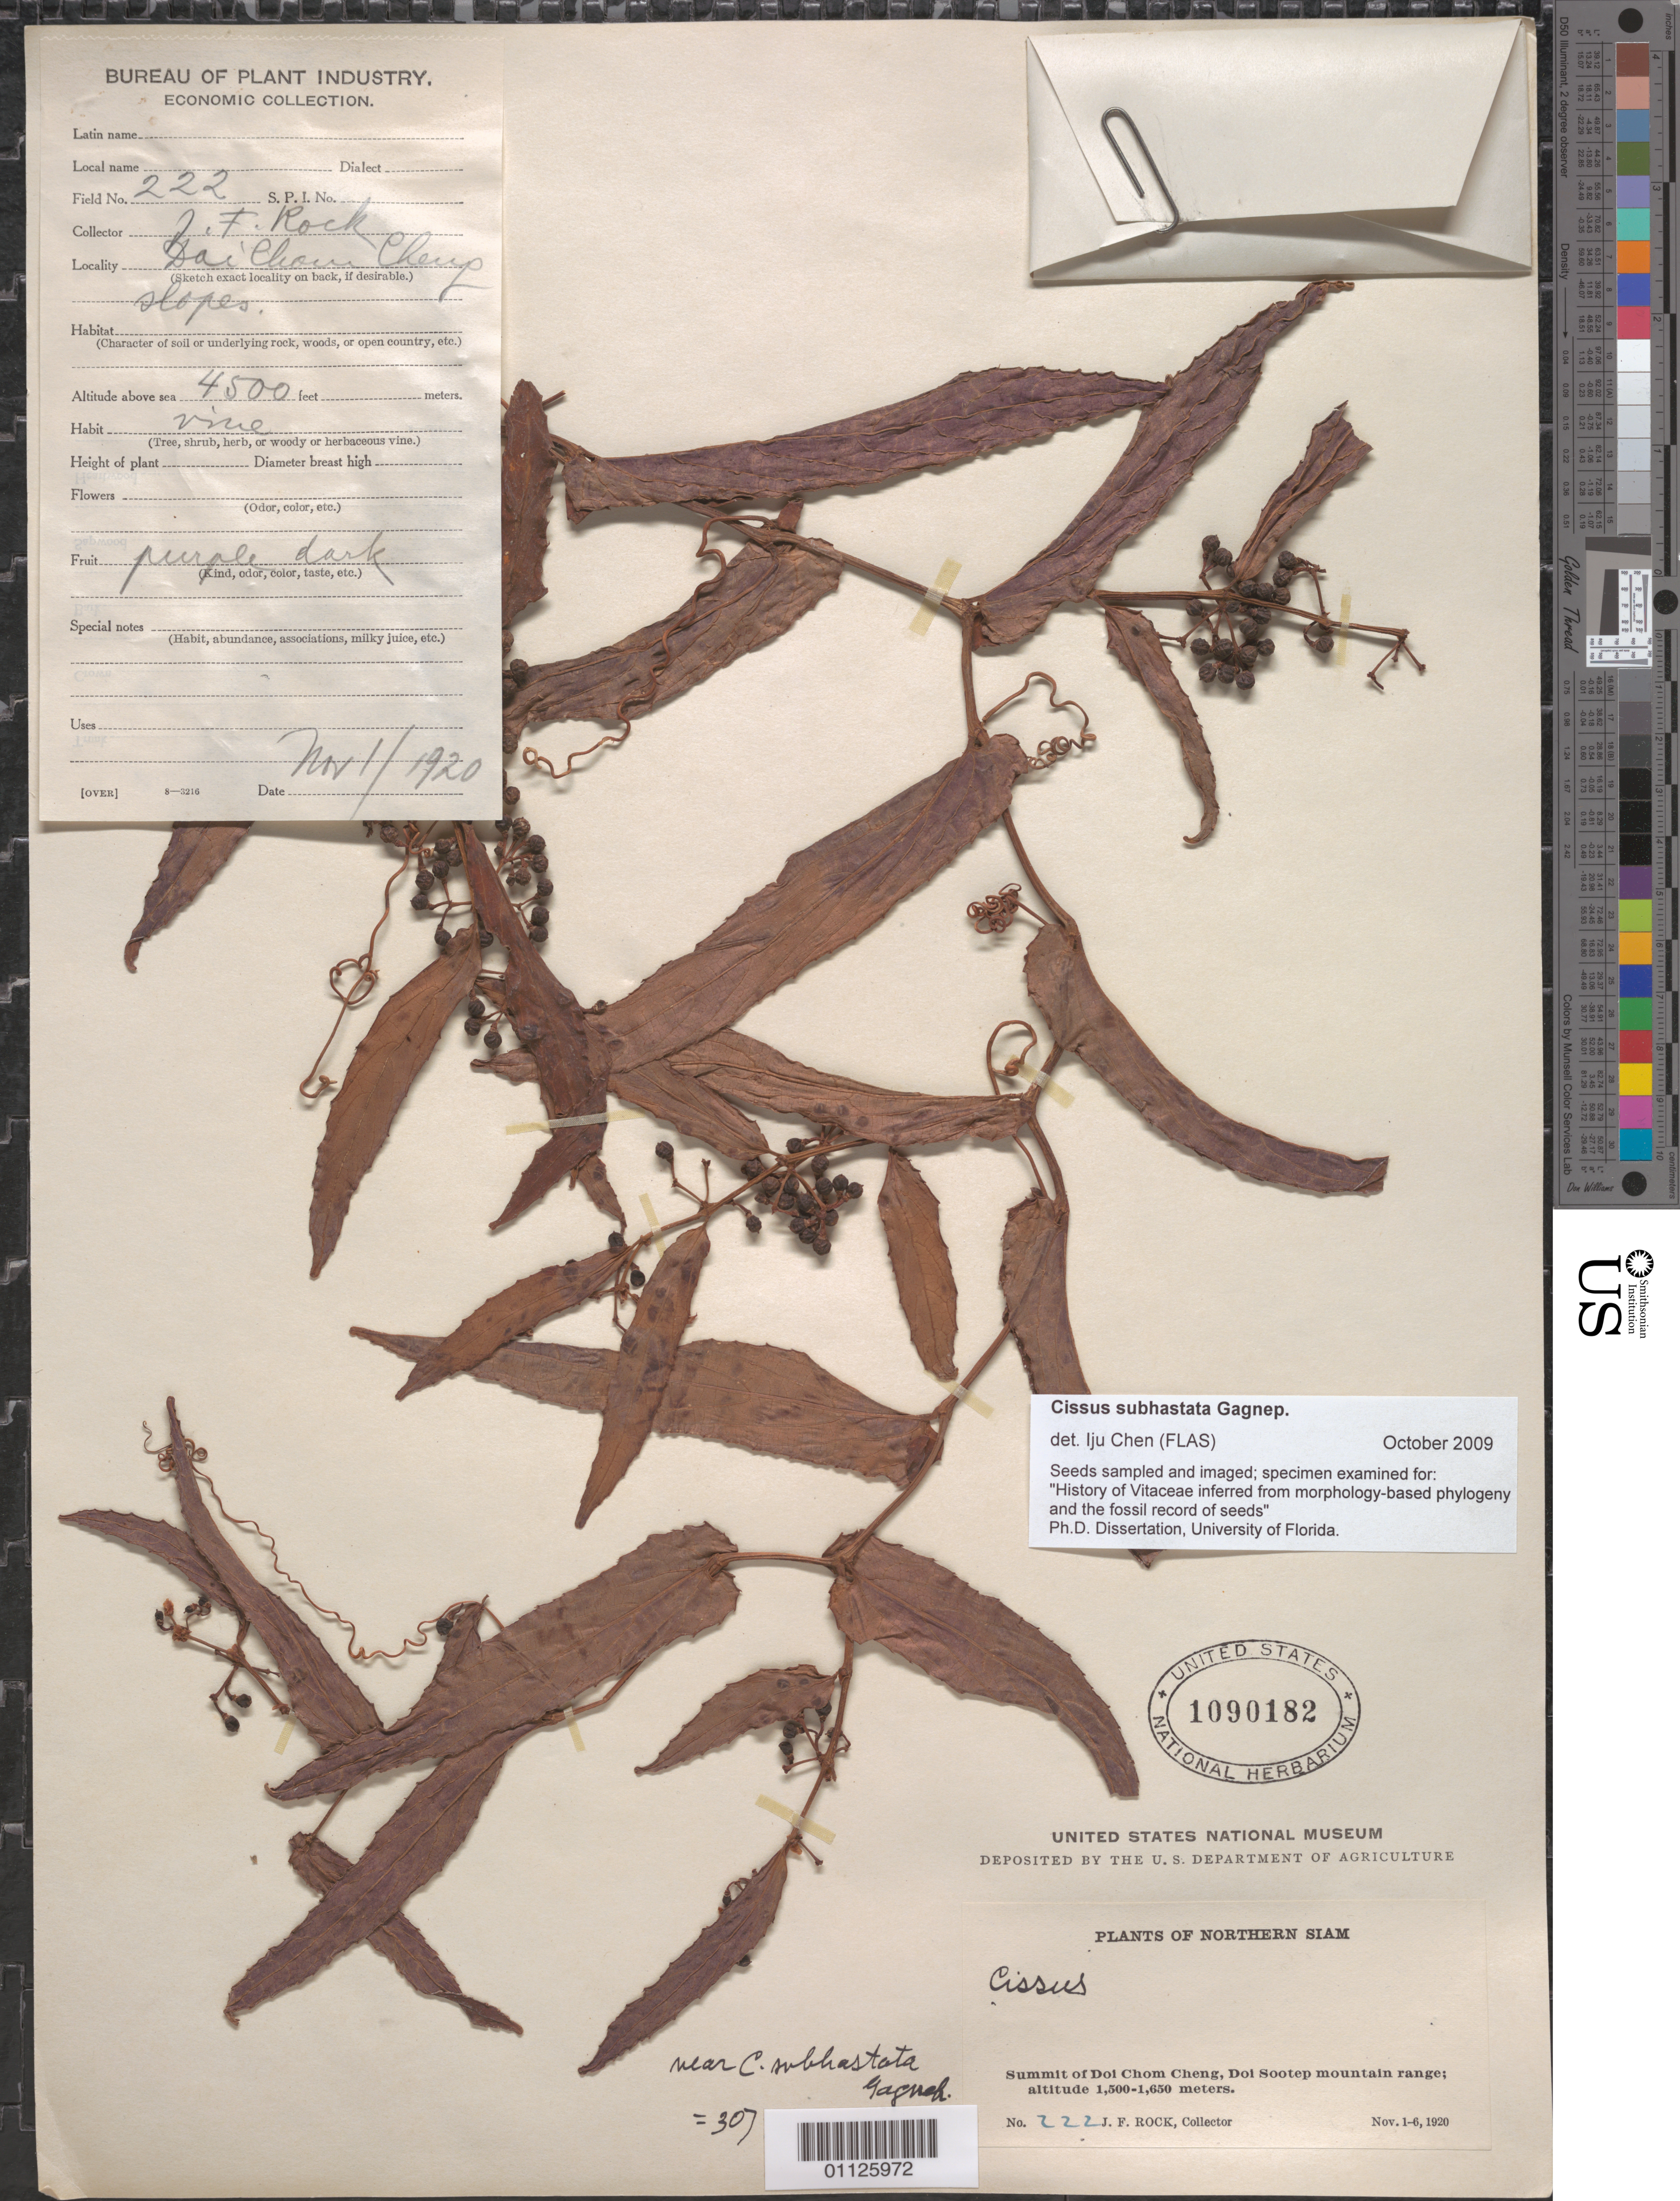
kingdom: Plantae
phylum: Tracheophyta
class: Magnoliopsida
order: Vitales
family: Vitaceae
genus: Cissus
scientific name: Cissus subhastata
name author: Gagnep.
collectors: J. F. Rock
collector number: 222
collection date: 1920-11-01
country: Thailand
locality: Summit of Doi Chom Cheng, Doi Sootep Mt Range.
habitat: Vine.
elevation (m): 1500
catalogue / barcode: US 1090182